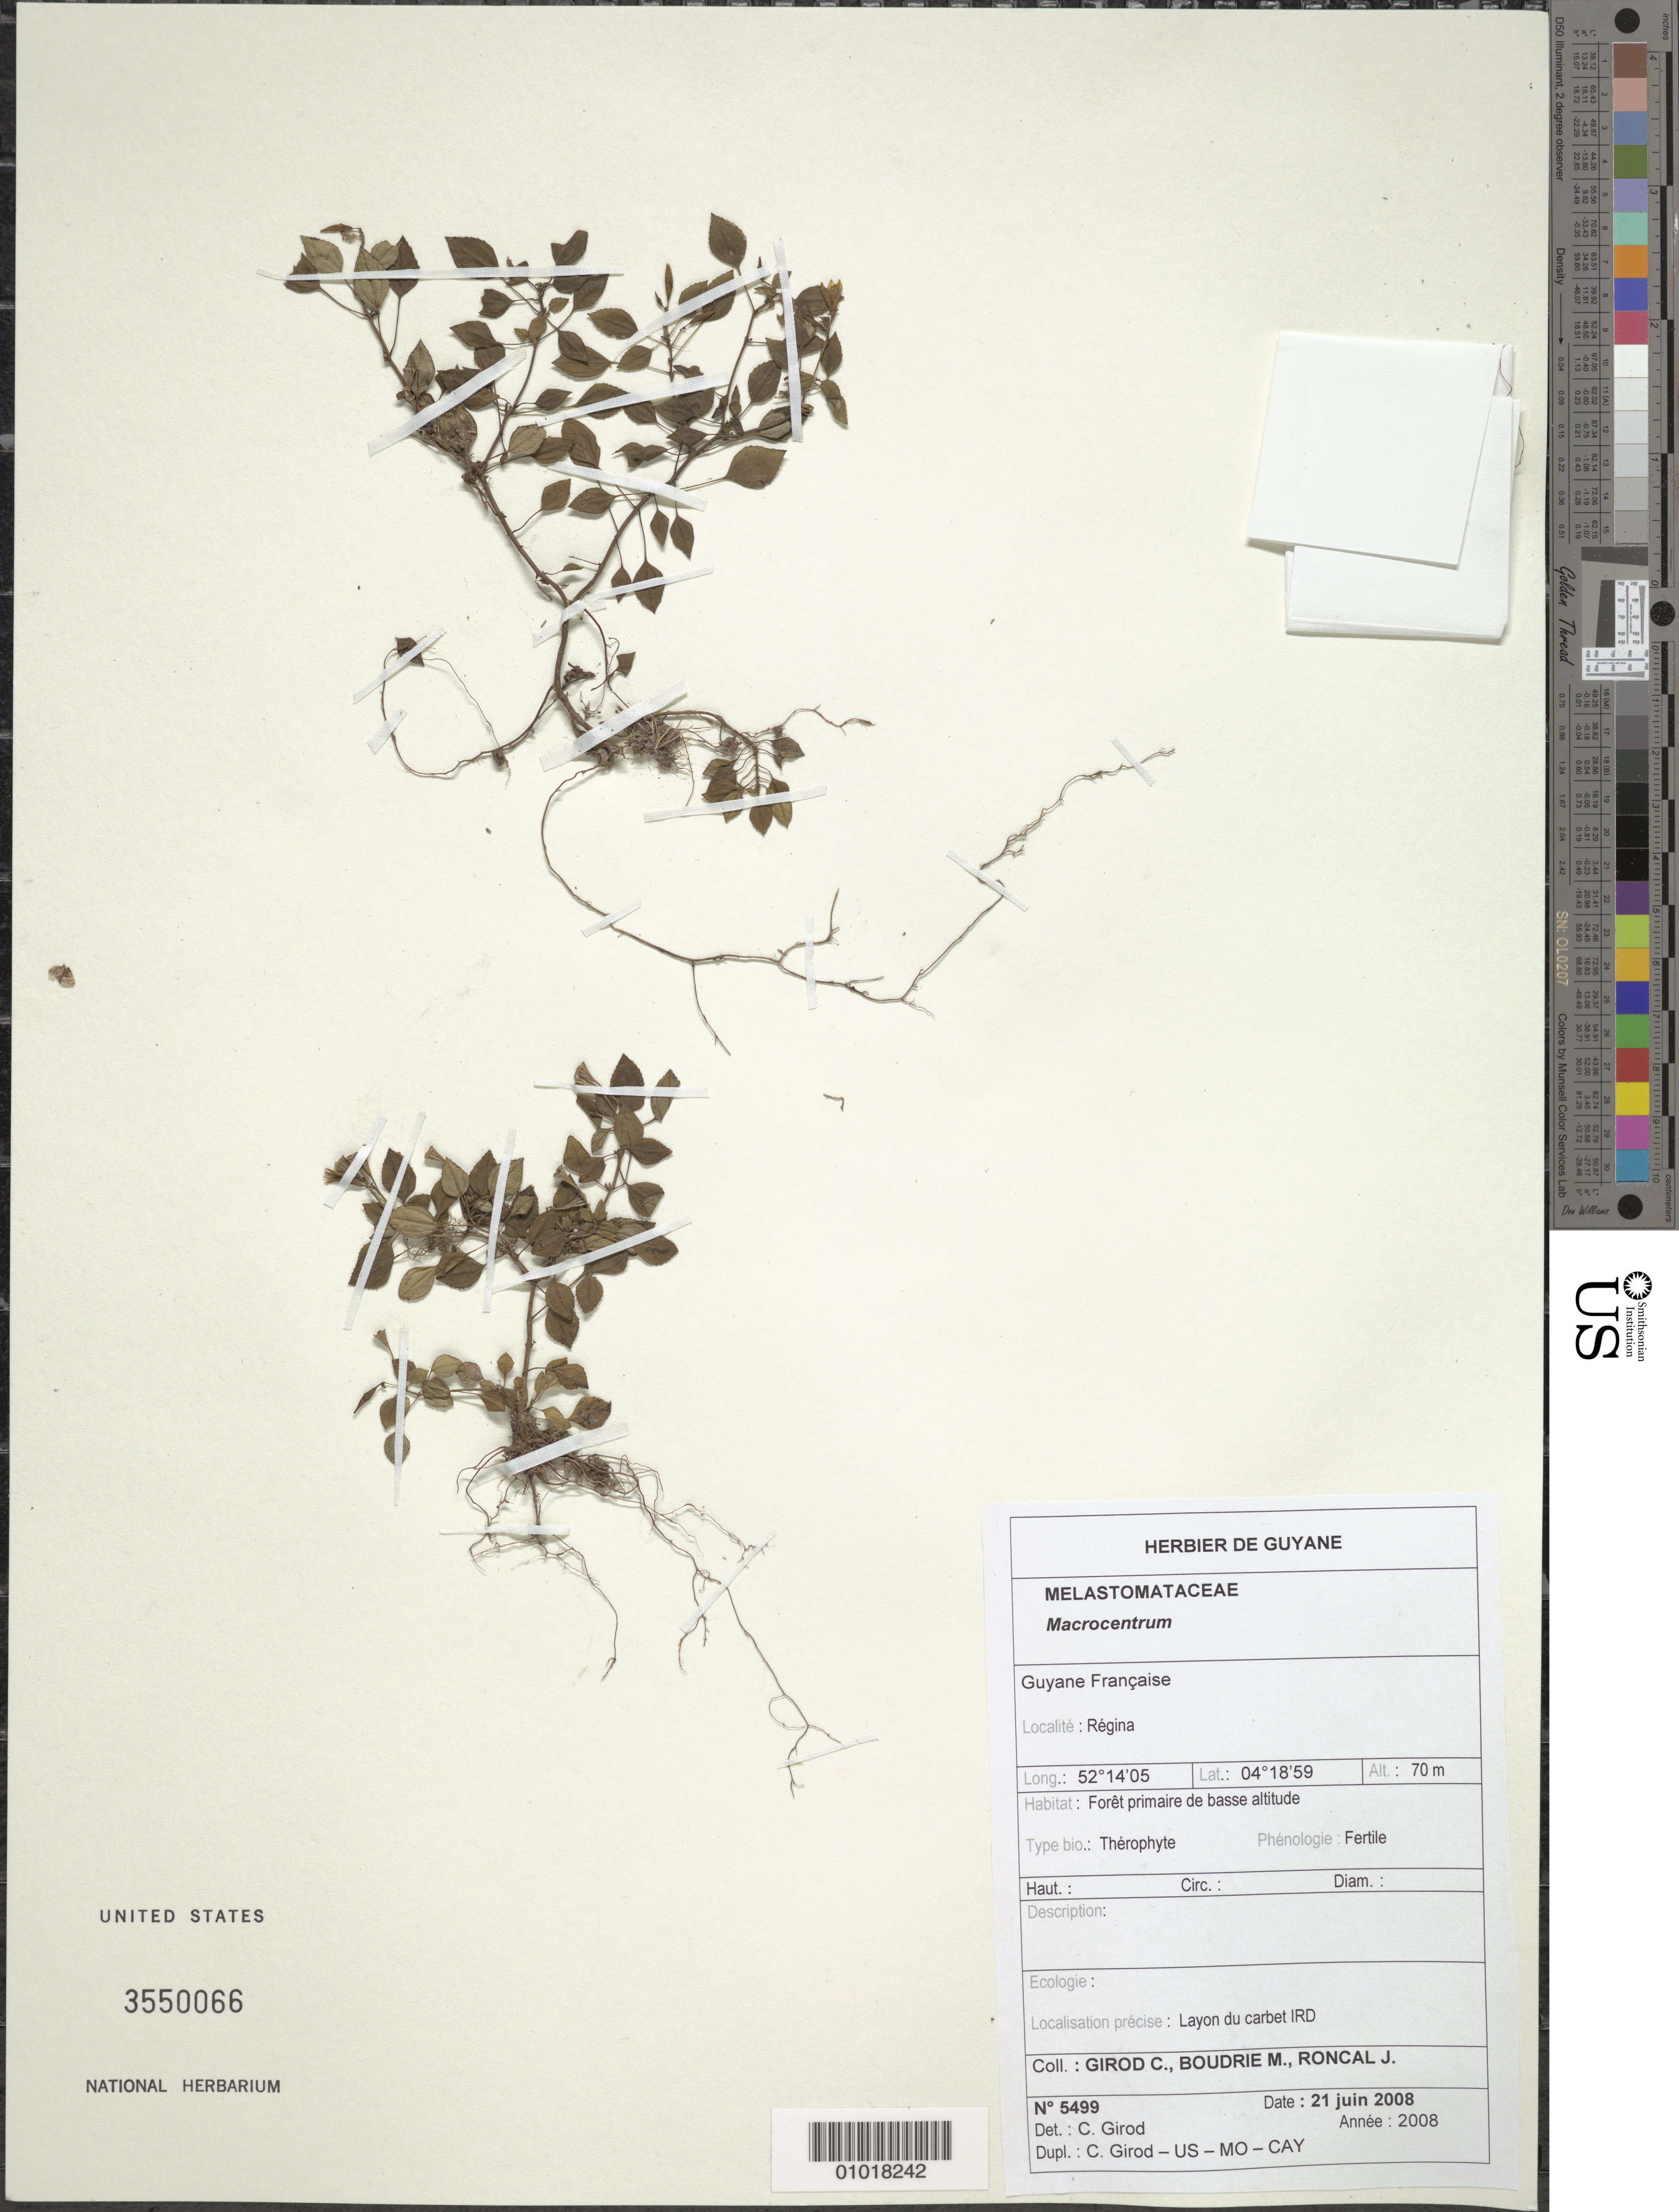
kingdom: Plantae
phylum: Tracheophyta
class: Magnoliopsida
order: Myrtales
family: Melastomataceae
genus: Macrocentrum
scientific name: Macrocentrum sp.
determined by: Girod, C.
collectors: C. Girod, M. Boudrie & J. Roncal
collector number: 5499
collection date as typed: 21-Jun-08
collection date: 2008-06-21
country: French Guiana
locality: Régina. Layon du carbet IRD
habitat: Foret primaire de basse altitude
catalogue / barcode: US 3550066